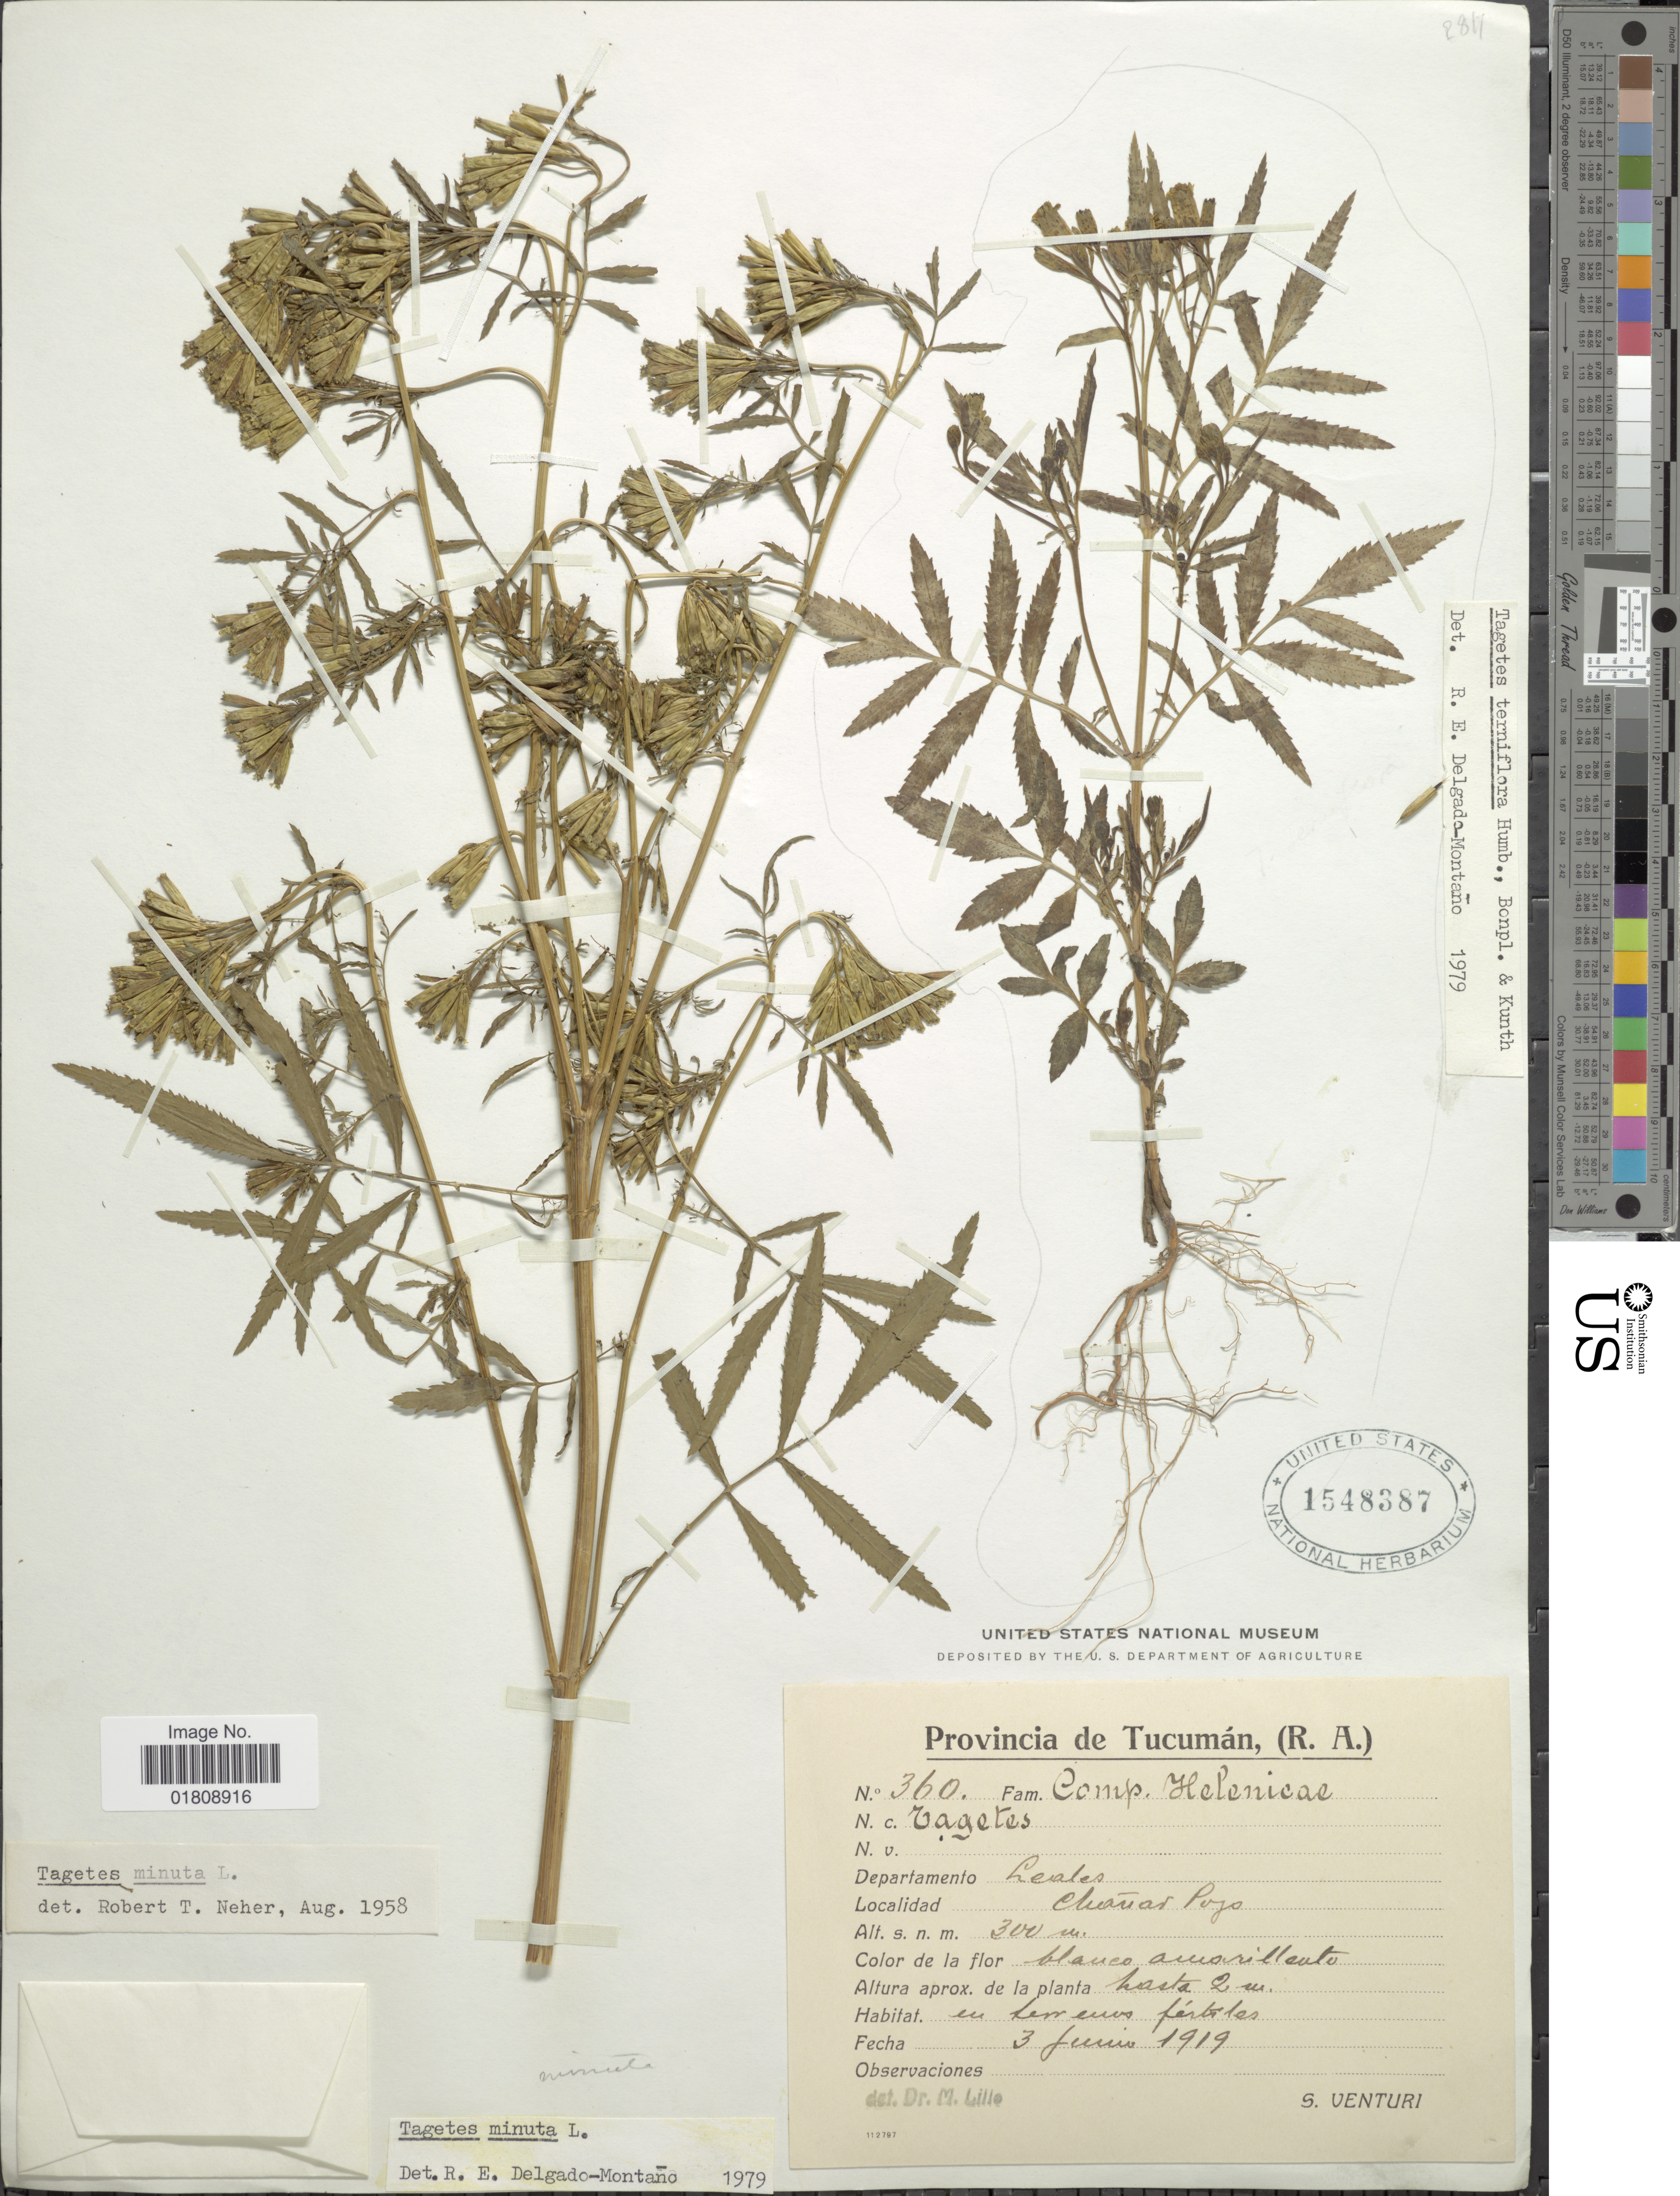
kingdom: Plantae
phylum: Tracheophyta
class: Magnoliopsida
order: Asterales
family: Asteraceae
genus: Tagetes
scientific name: Tagetes minuta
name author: L.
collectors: S. Venturi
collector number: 360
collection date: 1919-06-03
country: Argentina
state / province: Tucuman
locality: Departamento Leales, Chanar Pojo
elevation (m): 300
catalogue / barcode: US 1548387